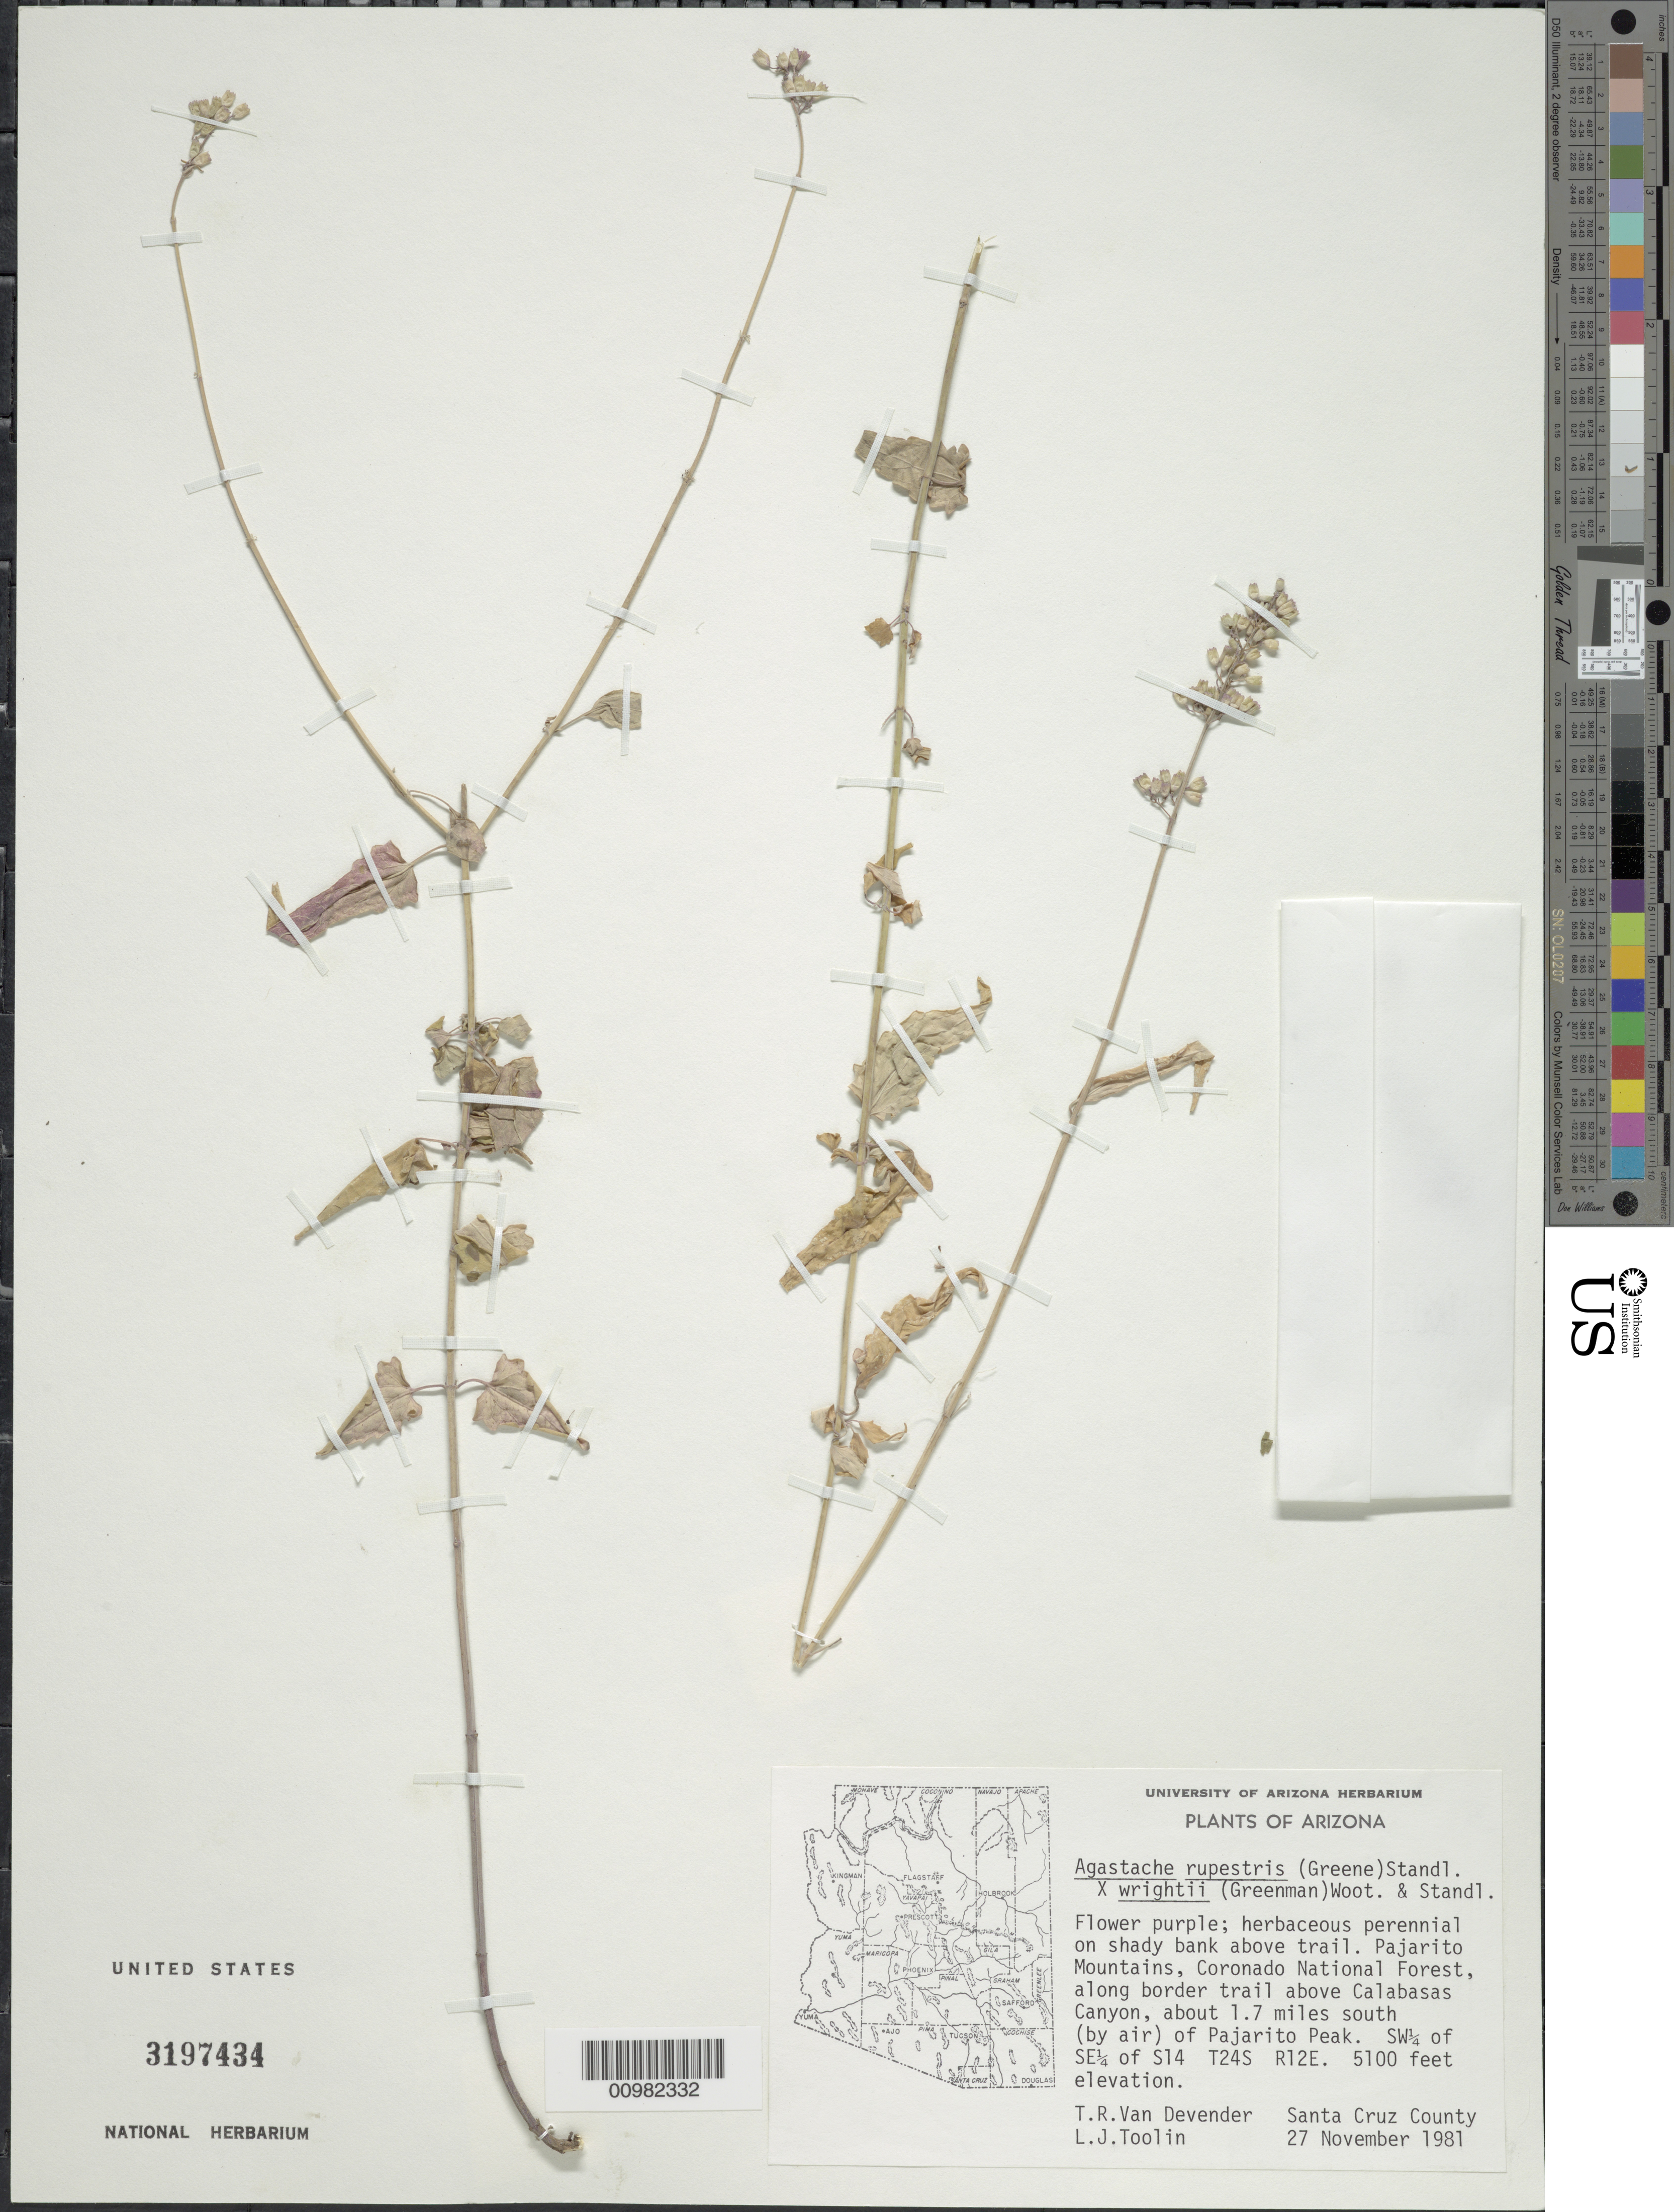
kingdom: Plantae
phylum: Tracheophyta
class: Magnoliopsida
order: Lamiales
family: Lamiaceae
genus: Agastache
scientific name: Agastache rupestris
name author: (Greene) Standl.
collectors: T. R. Van Devender & L. J. Toolin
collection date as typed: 27 Nov 1981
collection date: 1981-11-27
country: United States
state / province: Arizona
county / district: Santa Cruz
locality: Pajarito Mts.; Coronado National Forest; along border trail above Calabasas Canyon; about 1.7 mi.(by air) S of Pajarito Peak; SW1/4 of SW1/4 of S14, T24S, R12E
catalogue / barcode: US 3197434